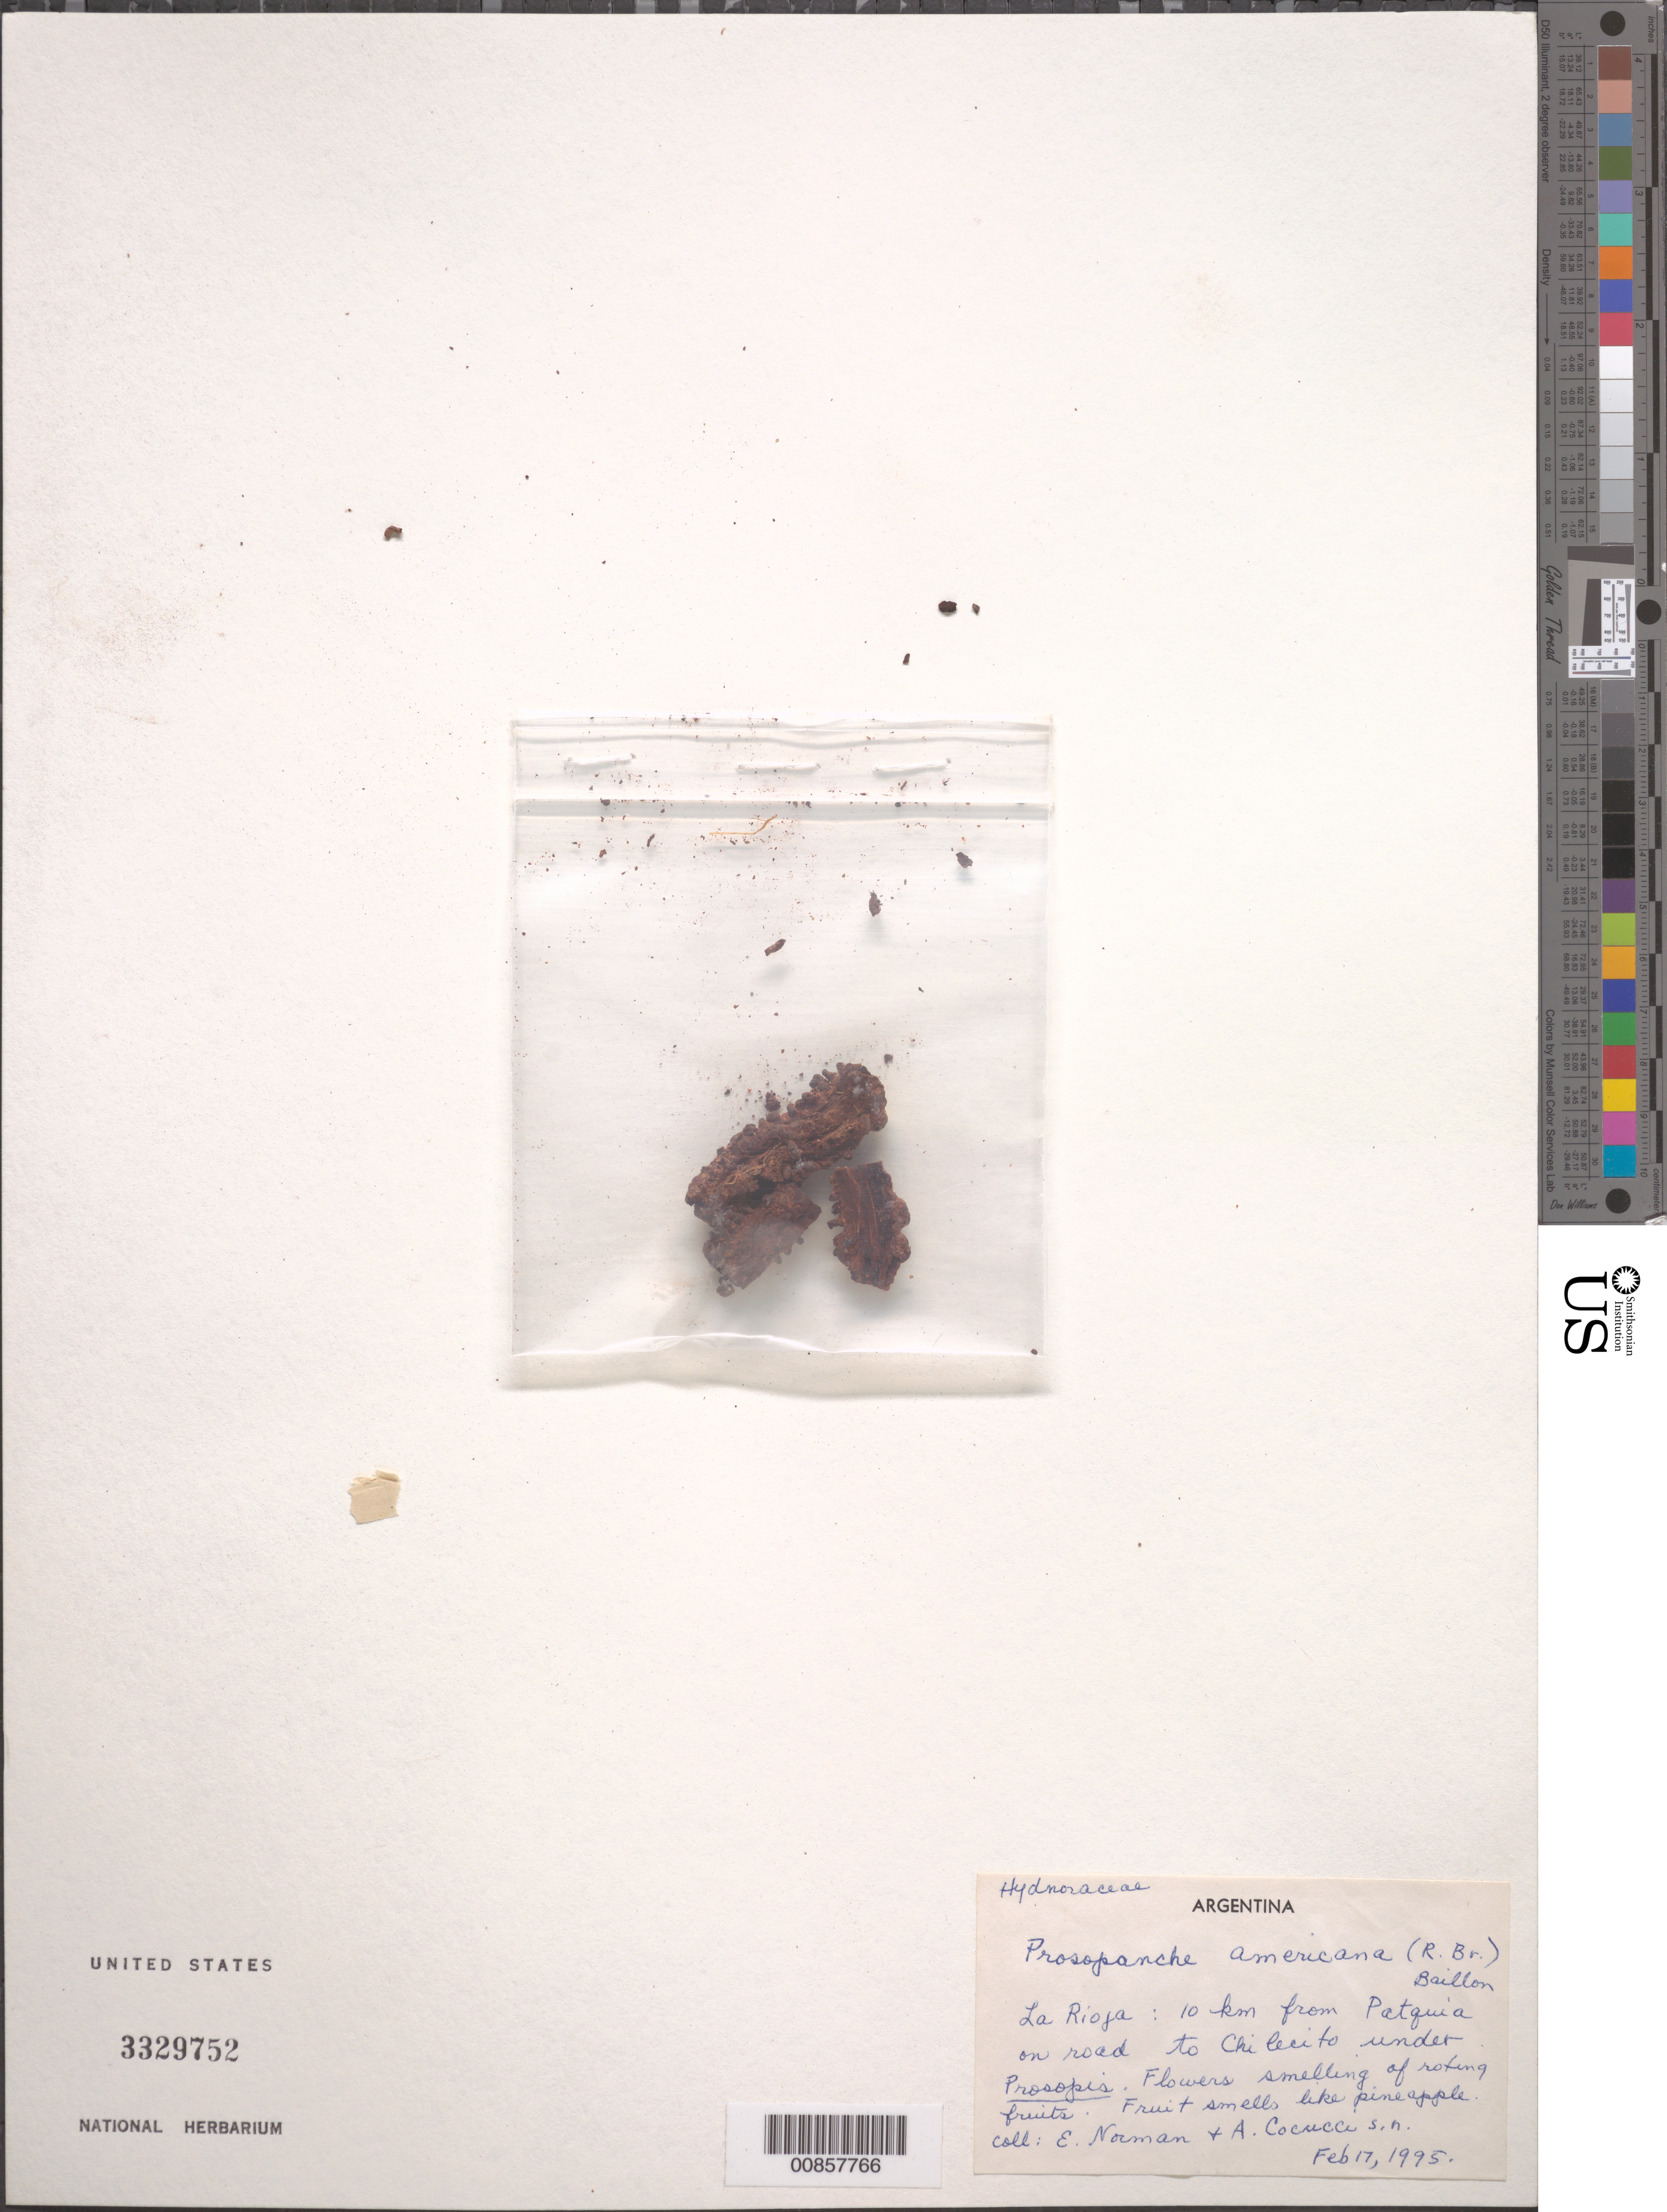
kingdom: Plantae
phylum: Tracheophyta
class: Magnoliopsida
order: Piperales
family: Hydnoraceae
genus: Prosopanche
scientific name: Prosopanche americana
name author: (R.C. Br.) Baill.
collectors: E. Norman & A. A. Cocucci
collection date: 1995-02-17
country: Argentina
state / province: La Rioja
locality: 10 km from Petquia on road to Chilecito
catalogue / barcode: US 3329752